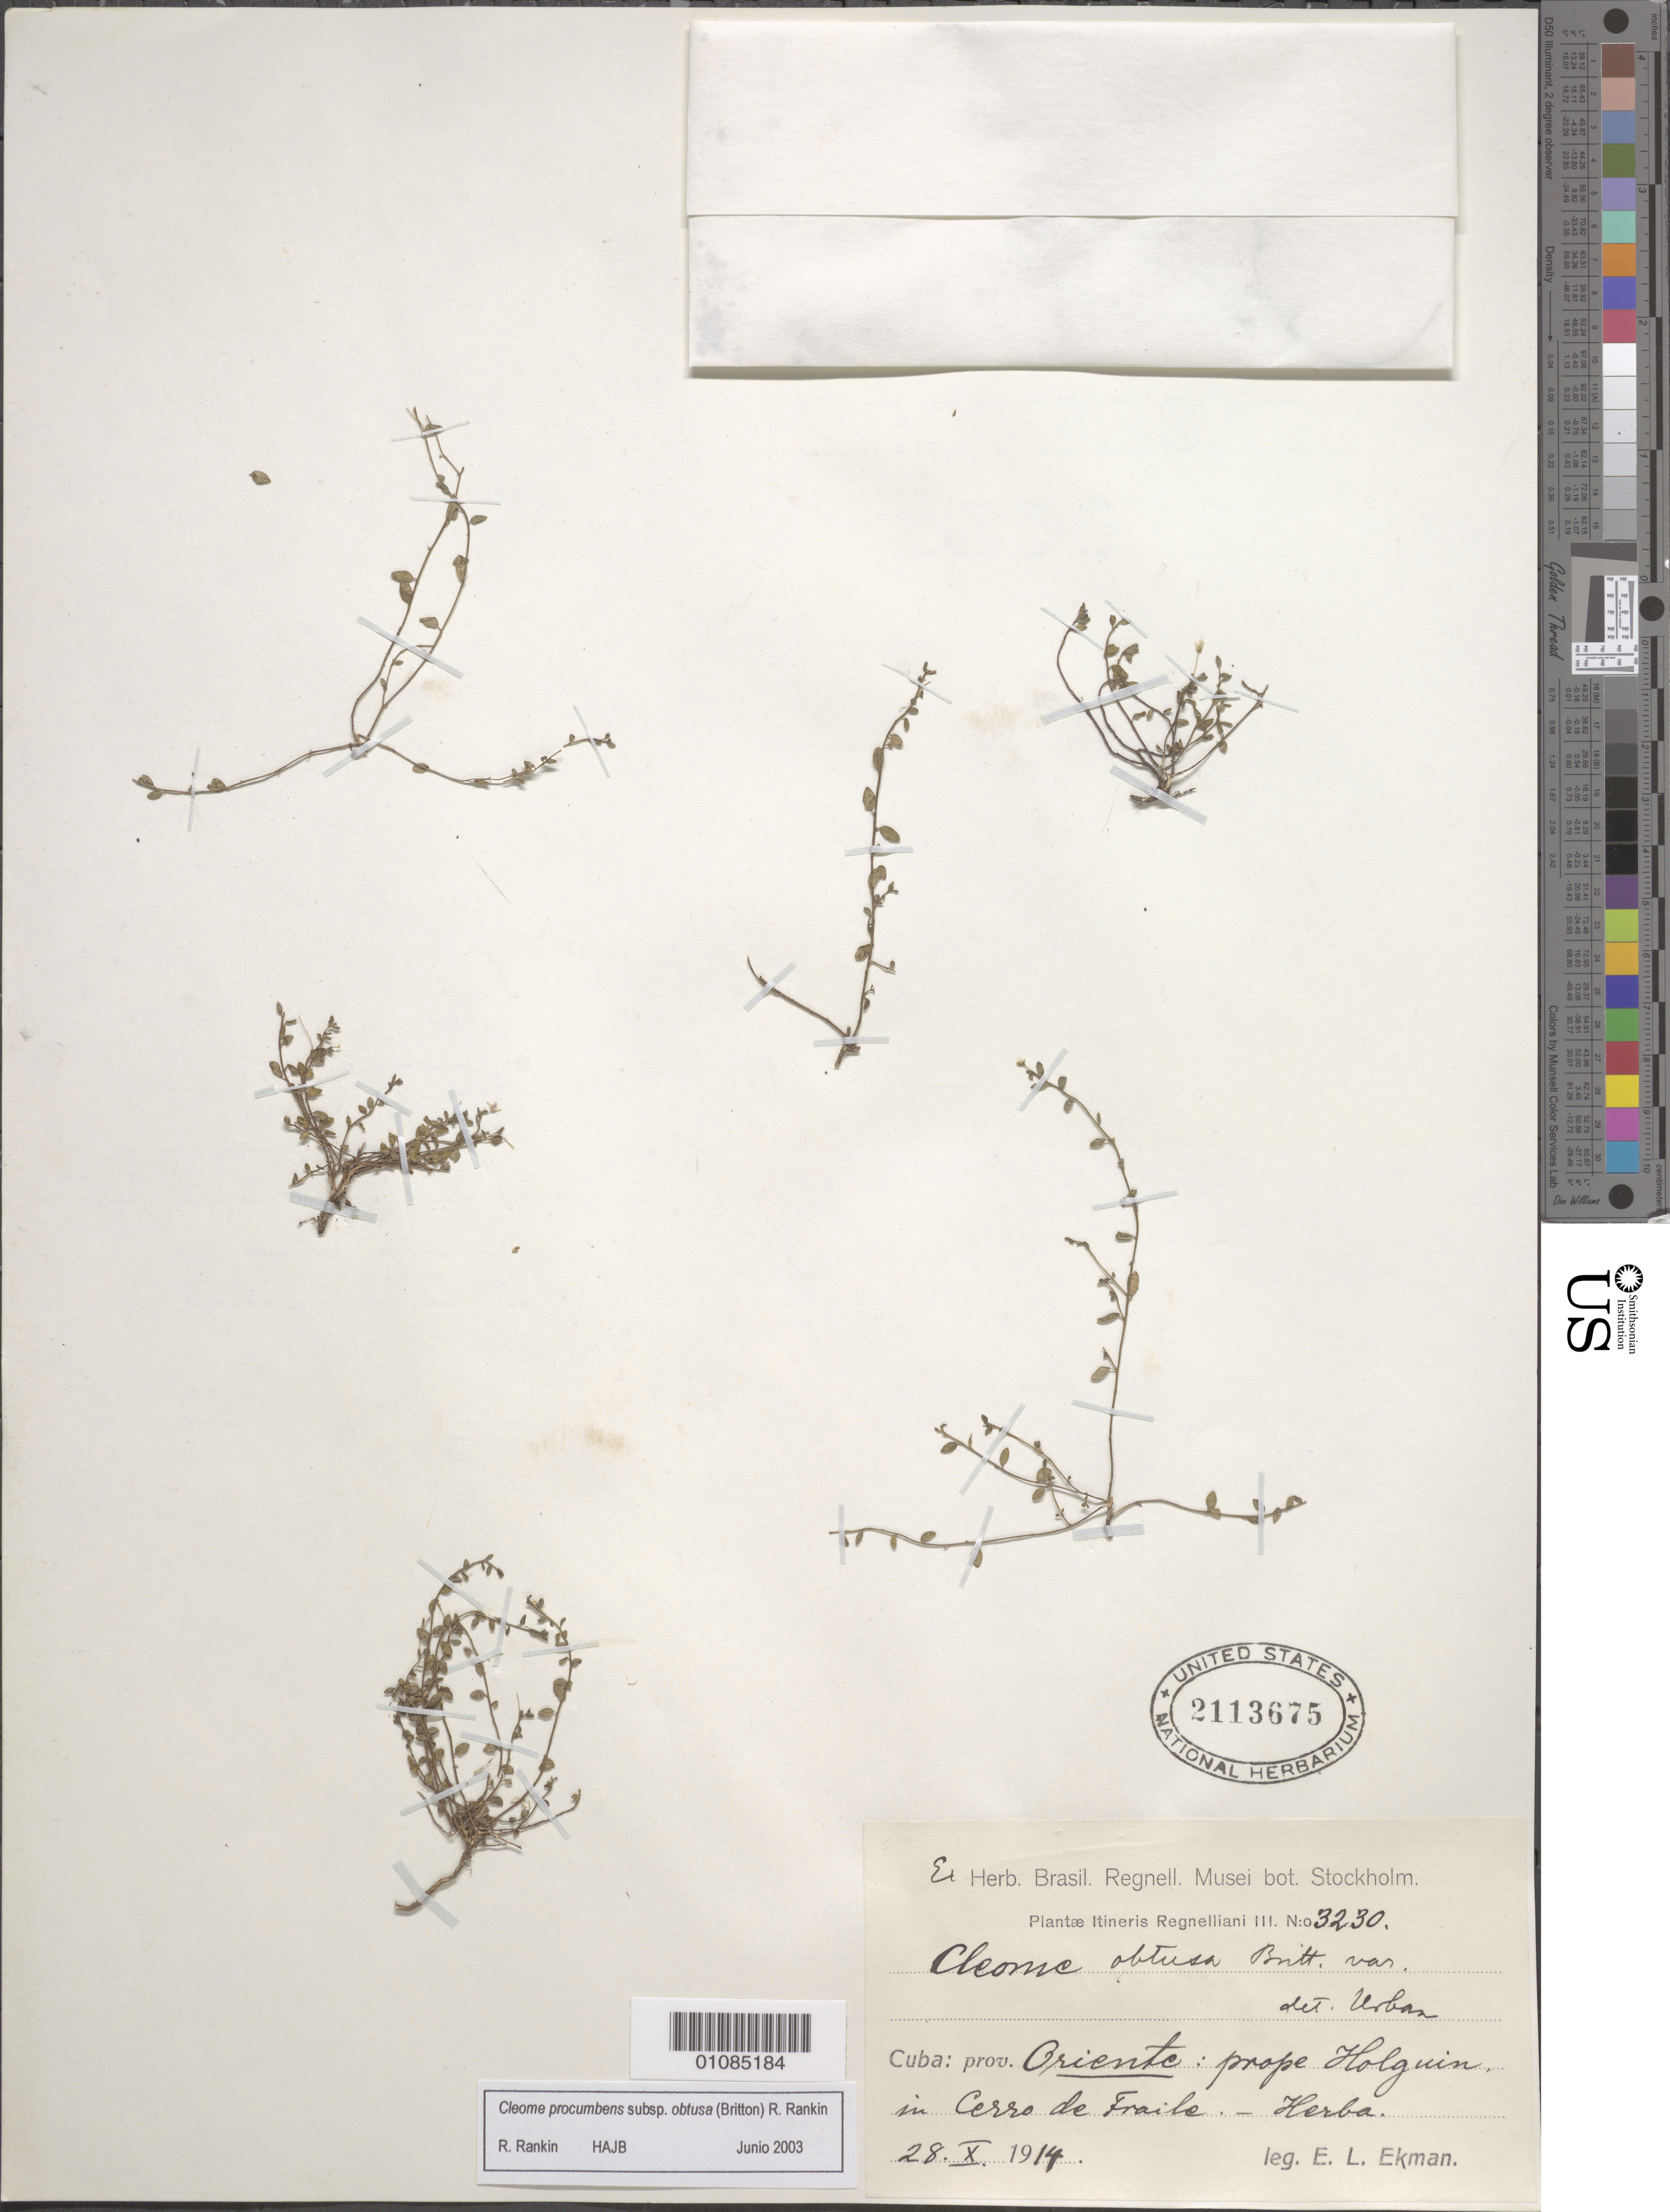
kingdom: Plantae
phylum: Tracheophyta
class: Magnoliopsida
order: Brassicales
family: Cleomaceae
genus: Physostemon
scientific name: Physostemon procumbens subsp. obtusa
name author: (Britton) Roalson & Soares Neto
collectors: E. L. Ekman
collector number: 3230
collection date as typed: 28 Oct 1914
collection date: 1914-10-28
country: Cuba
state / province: Holguín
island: Cuba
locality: Oriente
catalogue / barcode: US 2113675